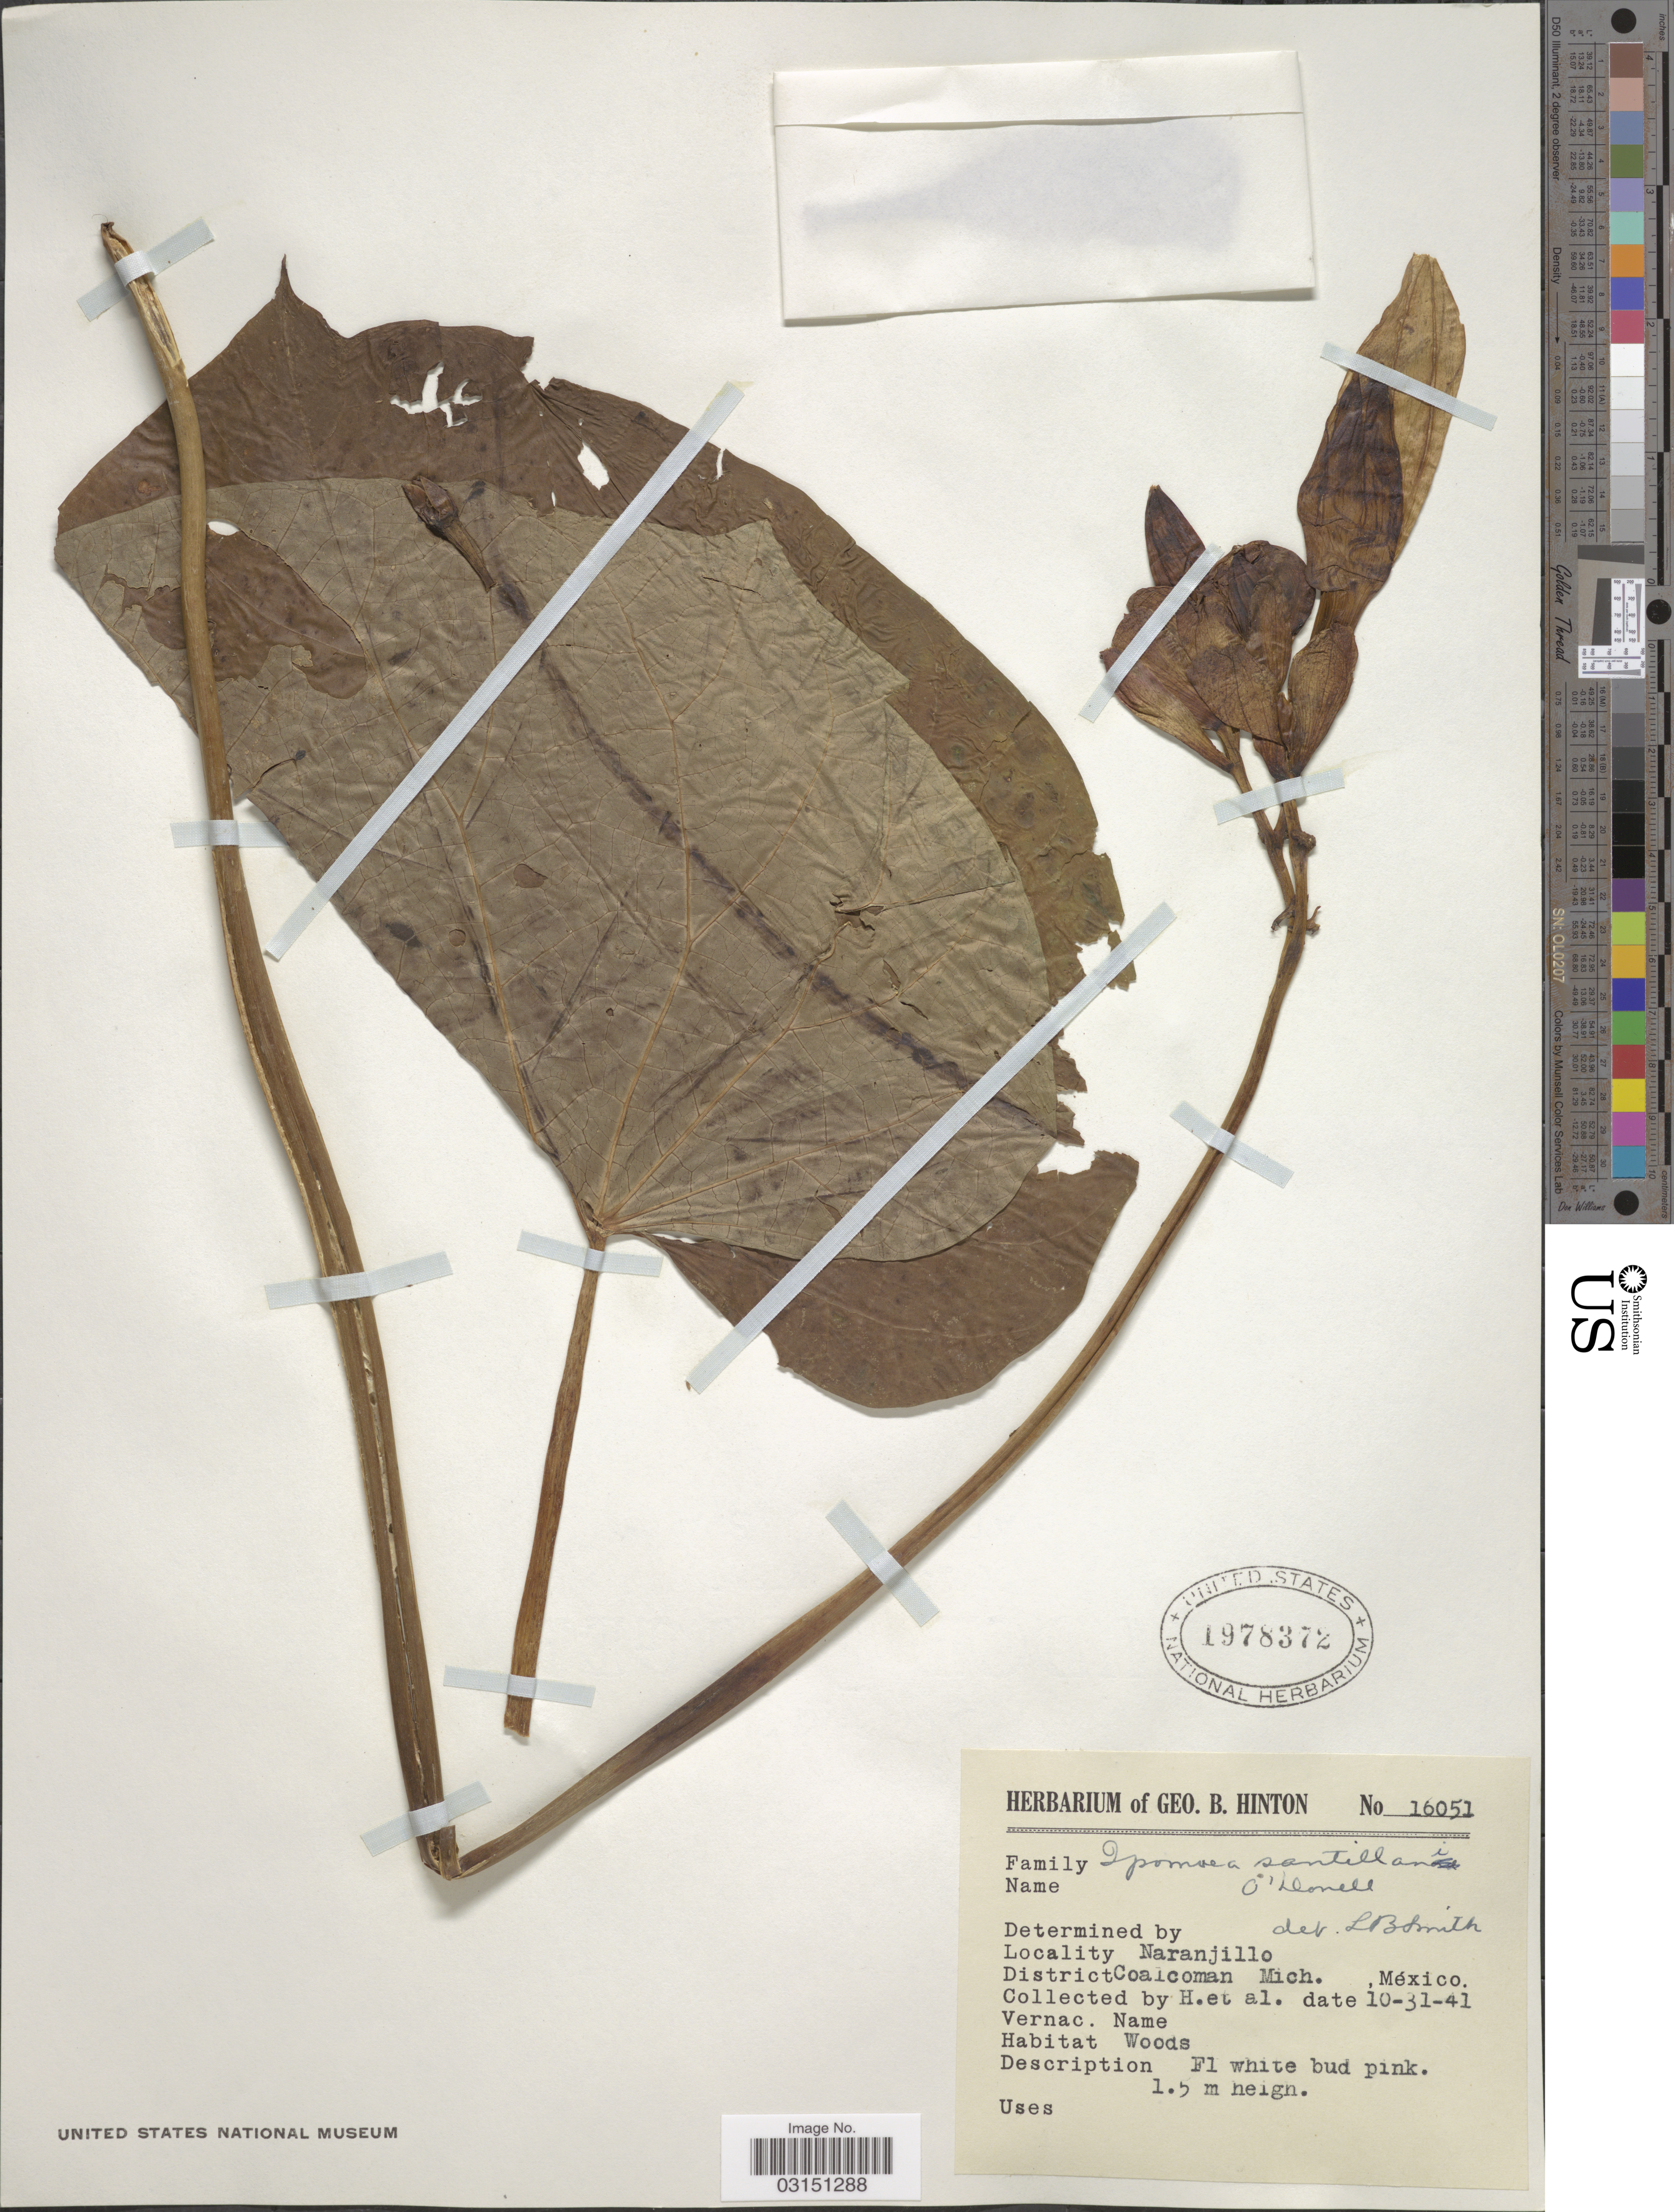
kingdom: Plantae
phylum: Tracheophyta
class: Magnoliopsida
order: Solanales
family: Convolvulaceae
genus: Ipomoea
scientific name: Ipomoea santillanii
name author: O'Donell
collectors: G. B. Hinton & et al.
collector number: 16051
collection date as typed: Transcribed d/m/y: 31/10/41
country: Mexico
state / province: Michoacán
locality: Naranjillo, District Coalcoman Mich.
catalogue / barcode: US 1978372